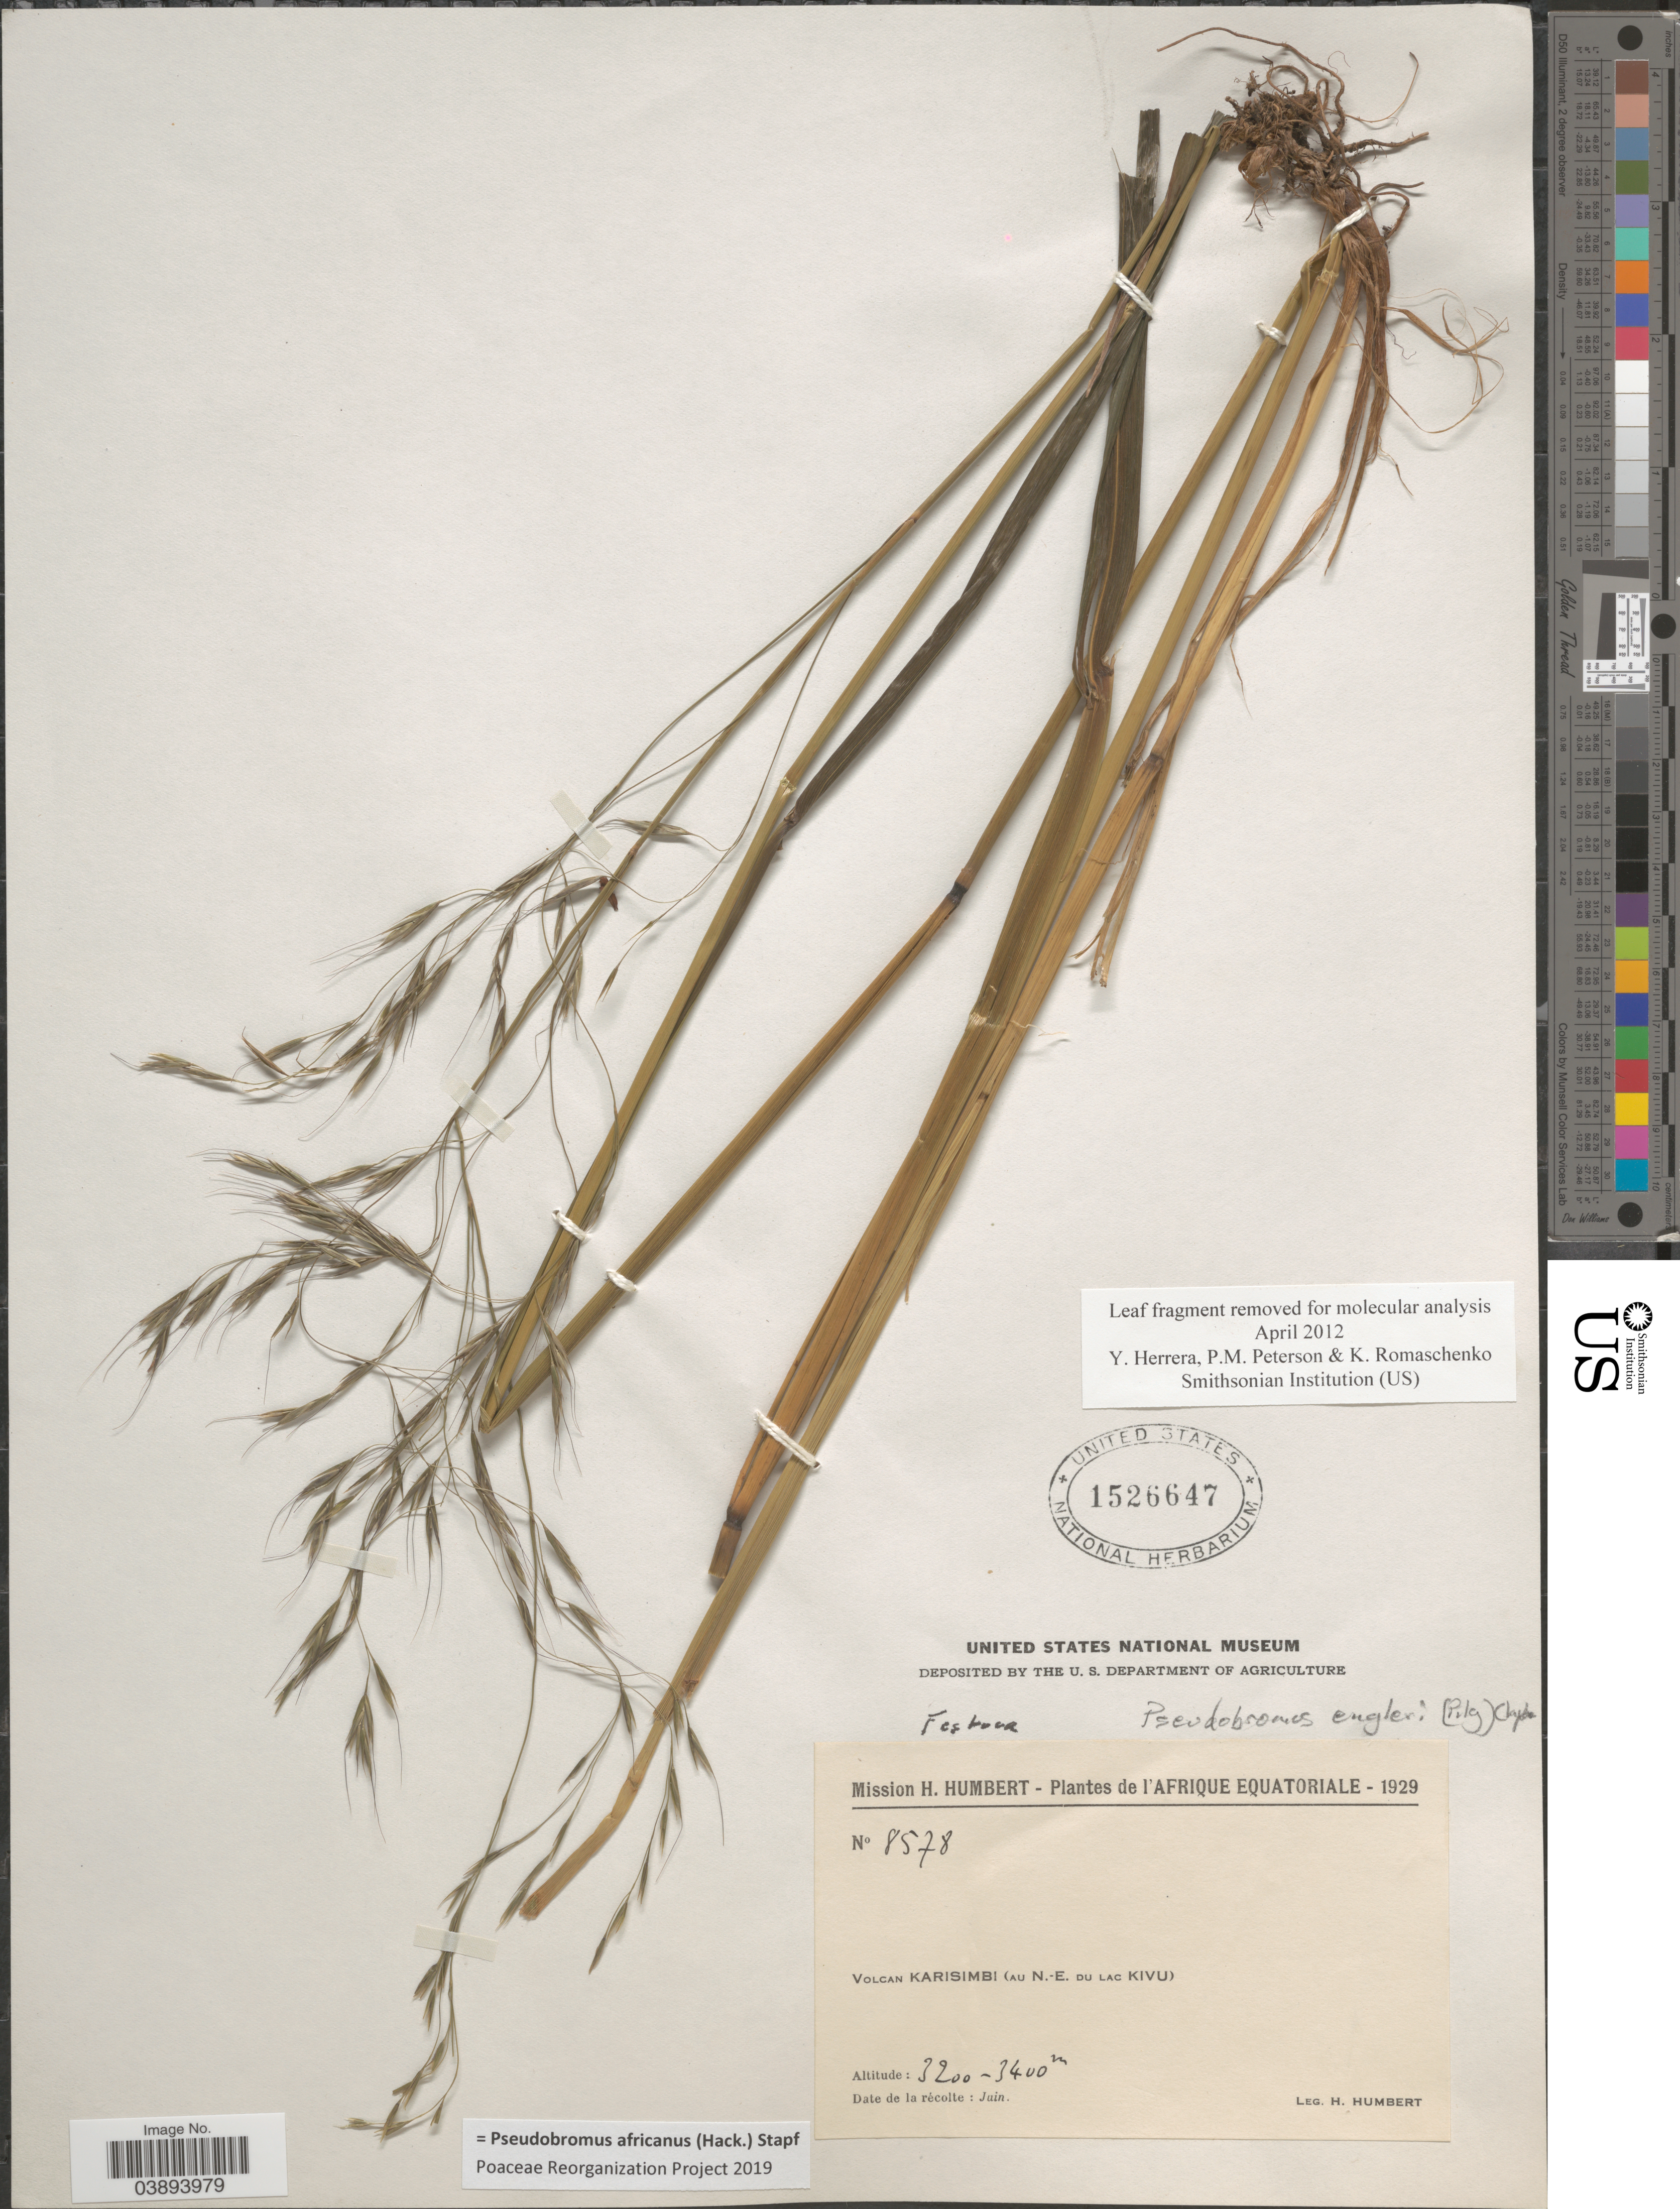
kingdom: Plantae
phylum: Tracheophyta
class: Liliopsida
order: Poales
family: Poaceae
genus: Pseudobromus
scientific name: Pseudobromus africanus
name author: (Hack.) Stapf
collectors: H. Humbert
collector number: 8578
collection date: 1929-06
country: Congo, Democratic Republic of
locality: Afrique Equatoriale. Volcan Karisimbi (au N.-E. du lac Kivu).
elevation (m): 3200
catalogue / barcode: US 1526647